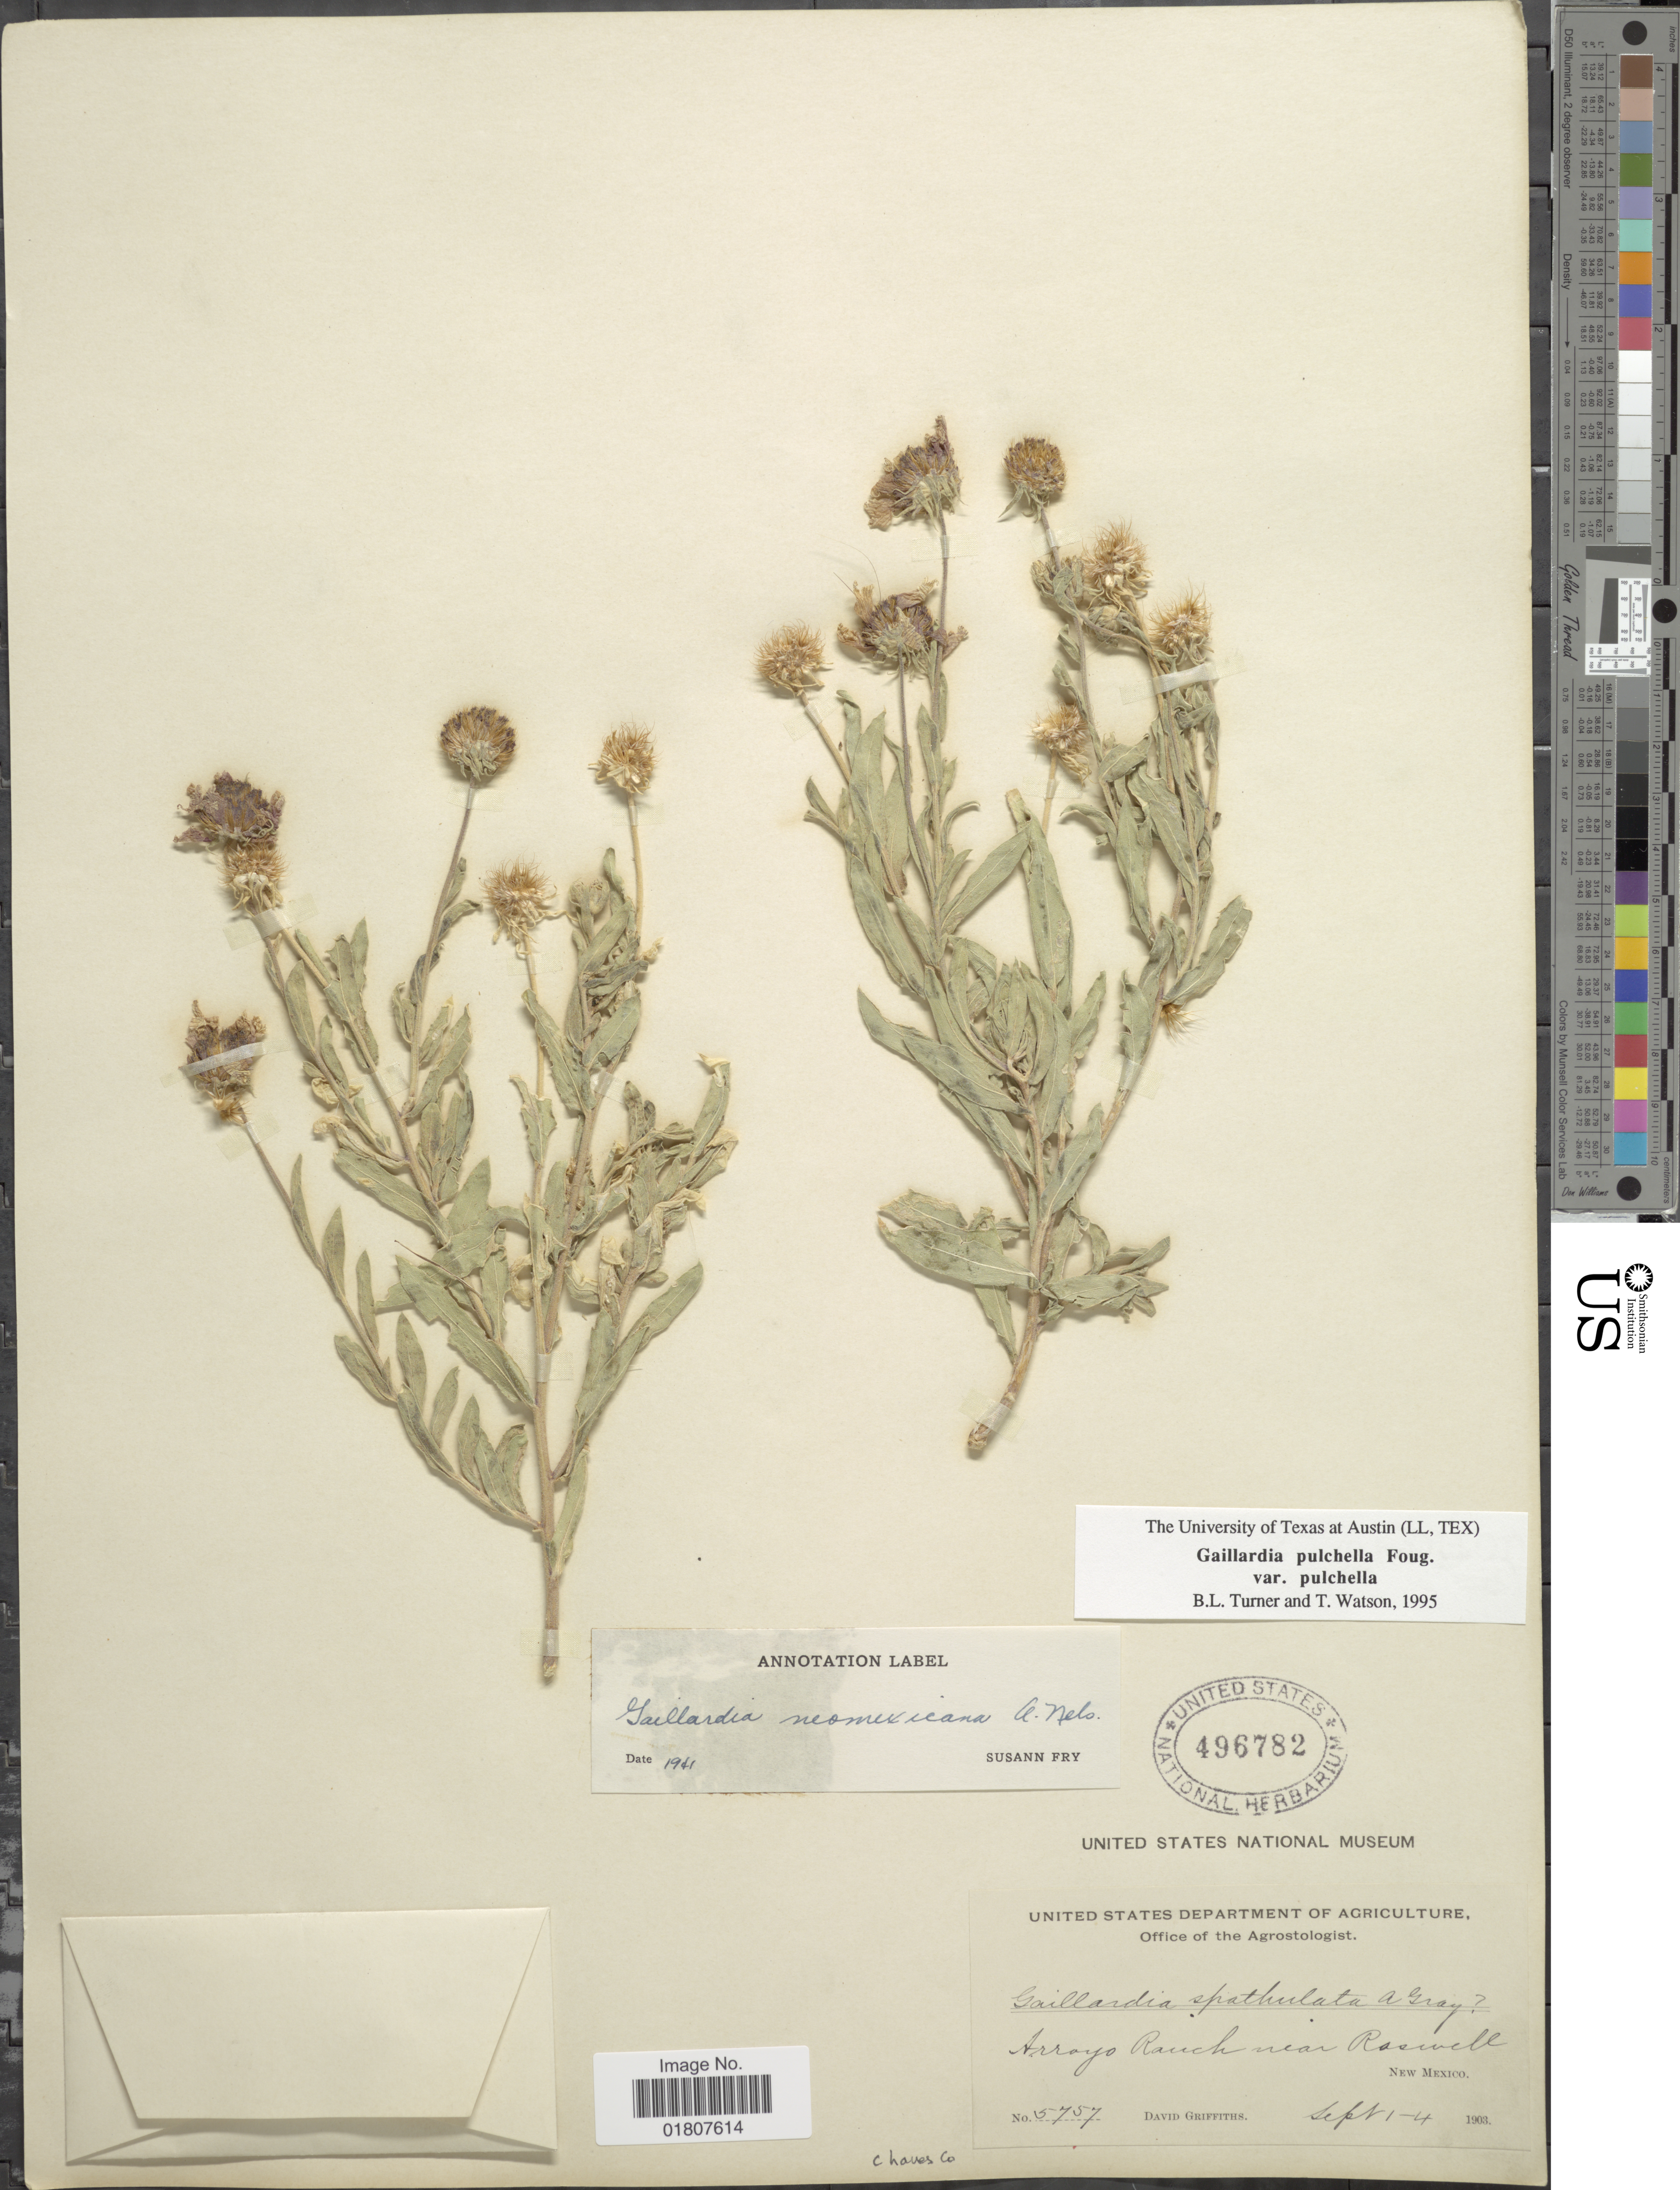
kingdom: Plantae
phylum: Tracheophyta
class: Magnoliopsida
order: Asterales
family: Asteraceae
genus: Gaillardia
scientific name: Gaillardia pulchella var. pulchella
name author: Foug.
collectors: D. Griffiths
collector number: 5757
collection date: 1903-09-01/1903-09-04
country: United States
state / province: New Mexico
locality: Arroyo Ranch near Roswell, New Mexico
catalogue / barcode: US 496782